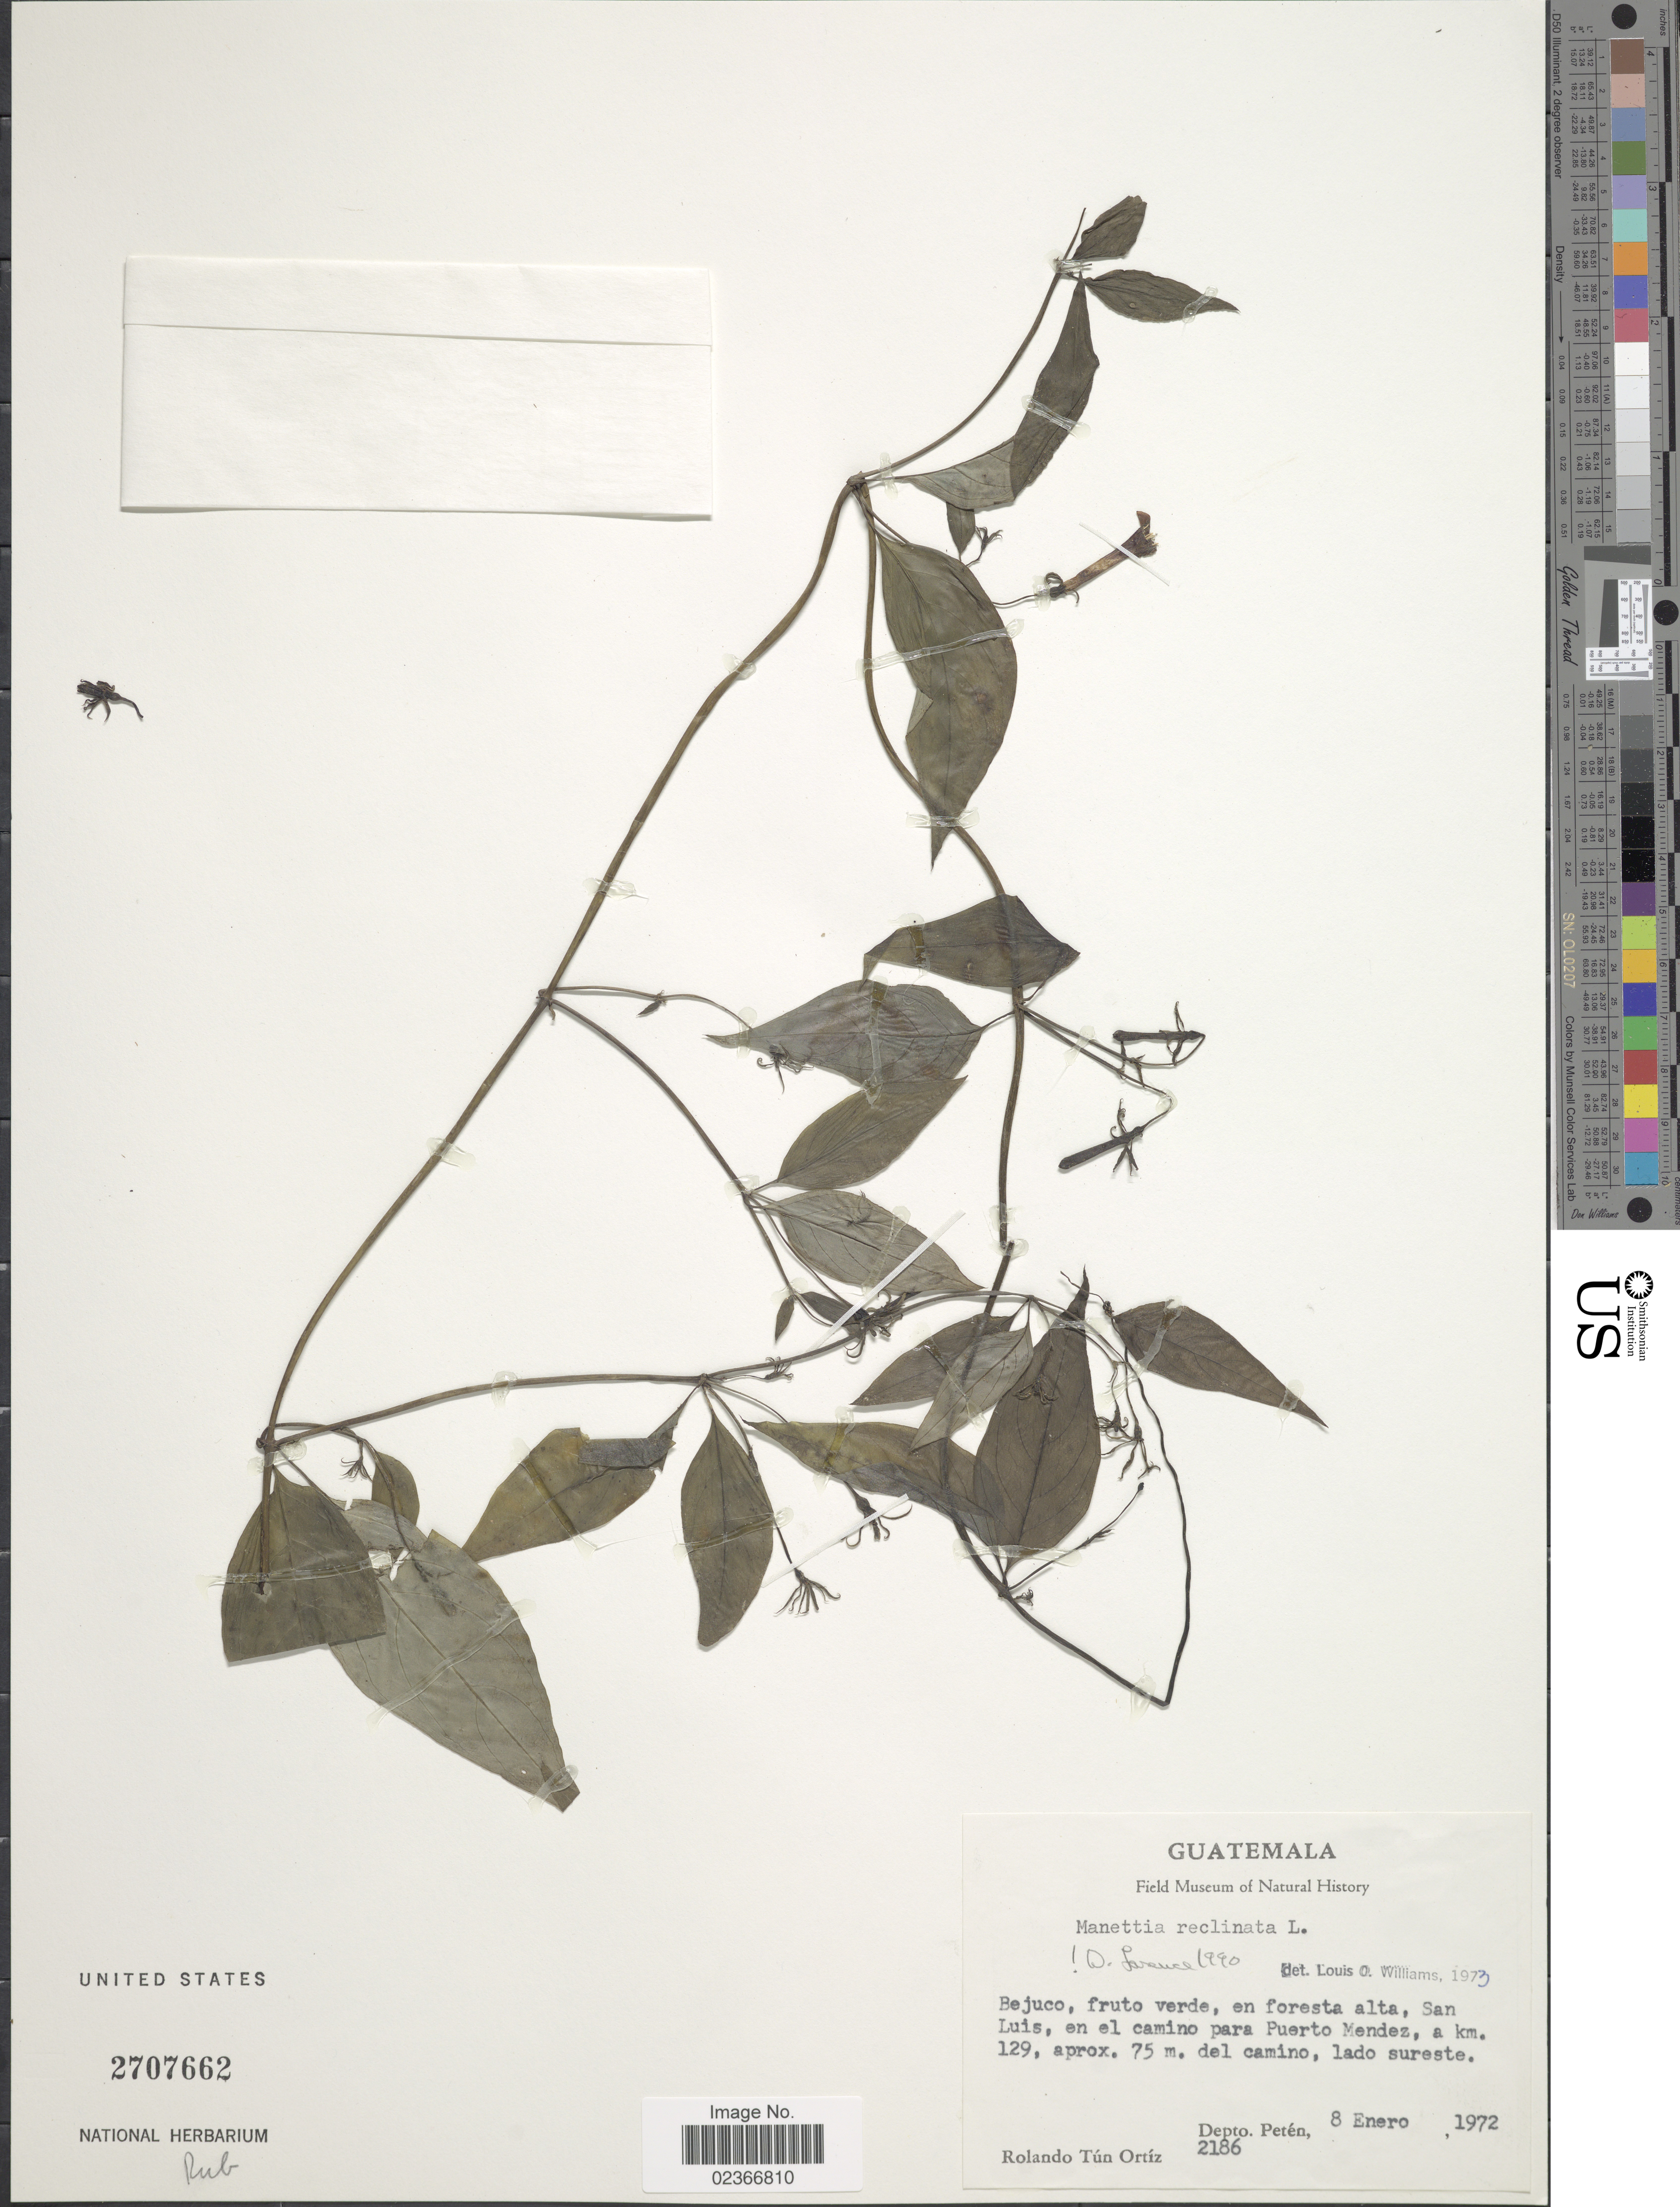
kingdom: Plantae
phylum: Tracheophyta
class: Magnoliopsida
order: Gentianales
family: Rubiaceae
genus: Manettia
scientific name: Manettia reclinata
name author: L.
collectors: R. Tún Ortíz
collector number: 2186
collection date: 1972-01-08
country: Guatemala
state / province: El Petén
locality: San Luis, en el camino para Puerto Mendez, a km. 129, aproc. 75 m. del camino, lado sureste. Depto. Peten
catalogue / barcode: US 2707662